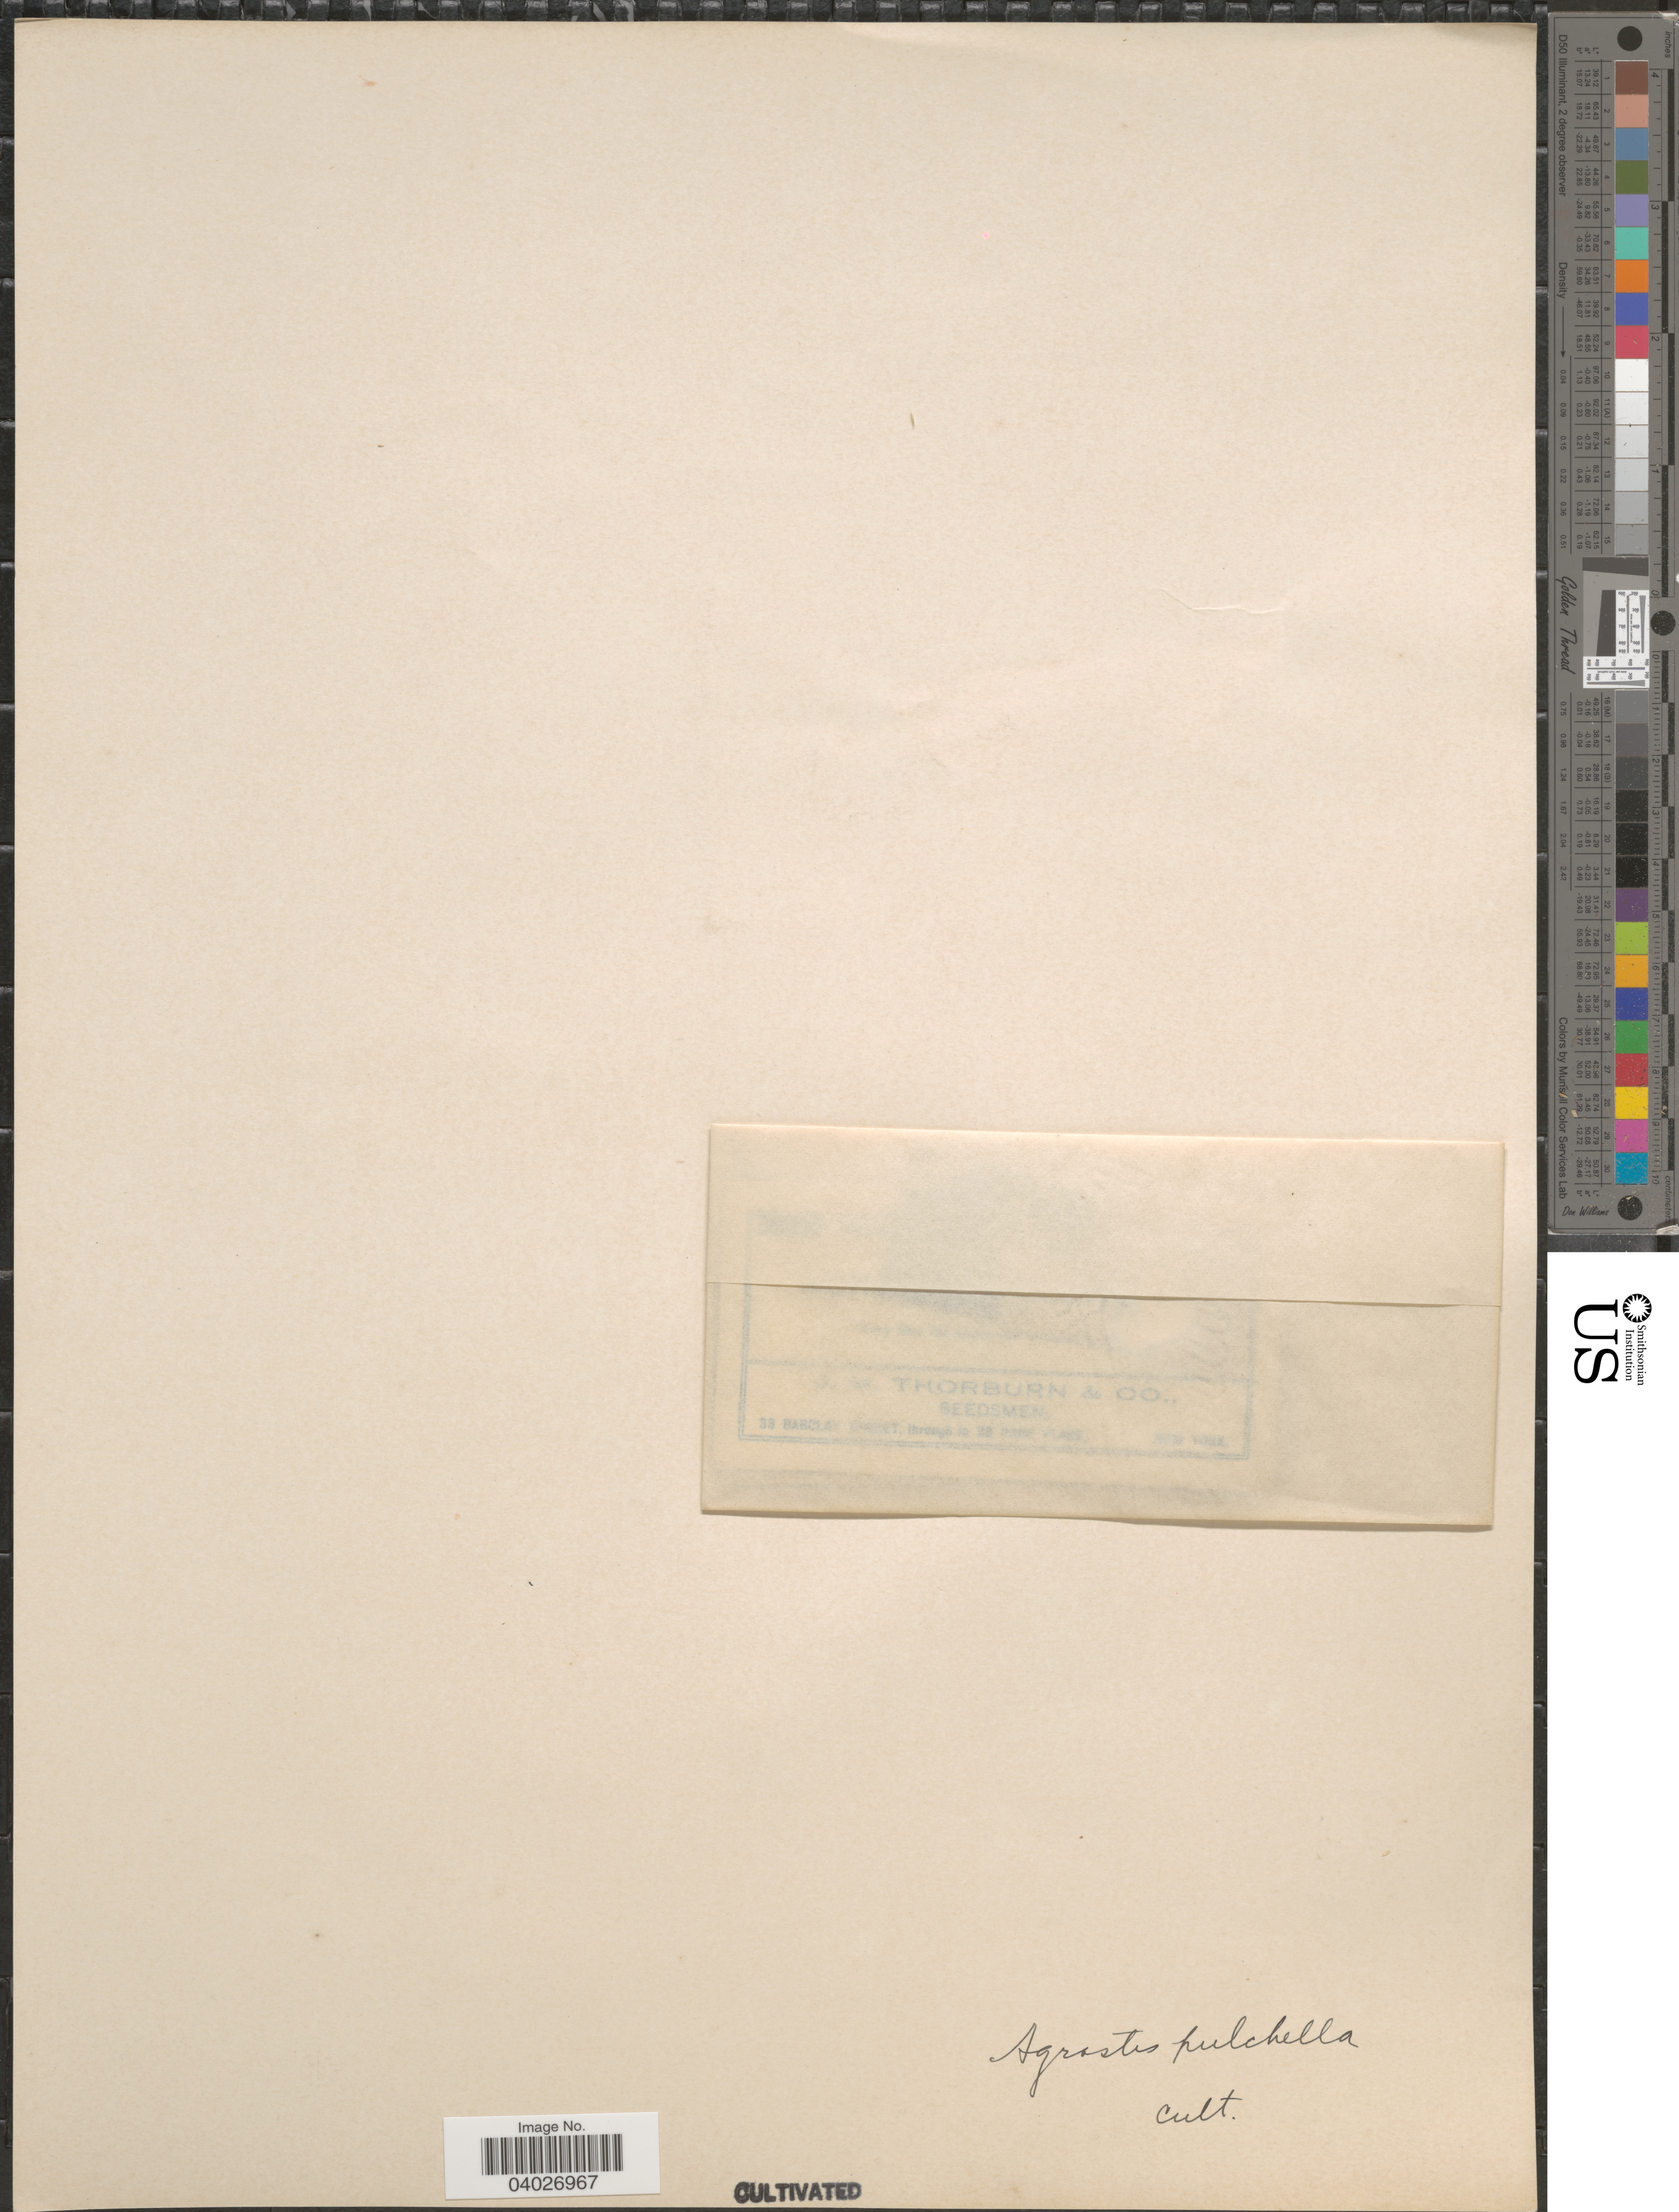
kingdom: Plantae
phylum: Tracheophyta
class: Liliopsida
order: Poales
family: Poaceae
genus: Agrostis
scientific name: Agrostis nebulosa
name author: Boiss. & Reut.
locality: [illegible text].